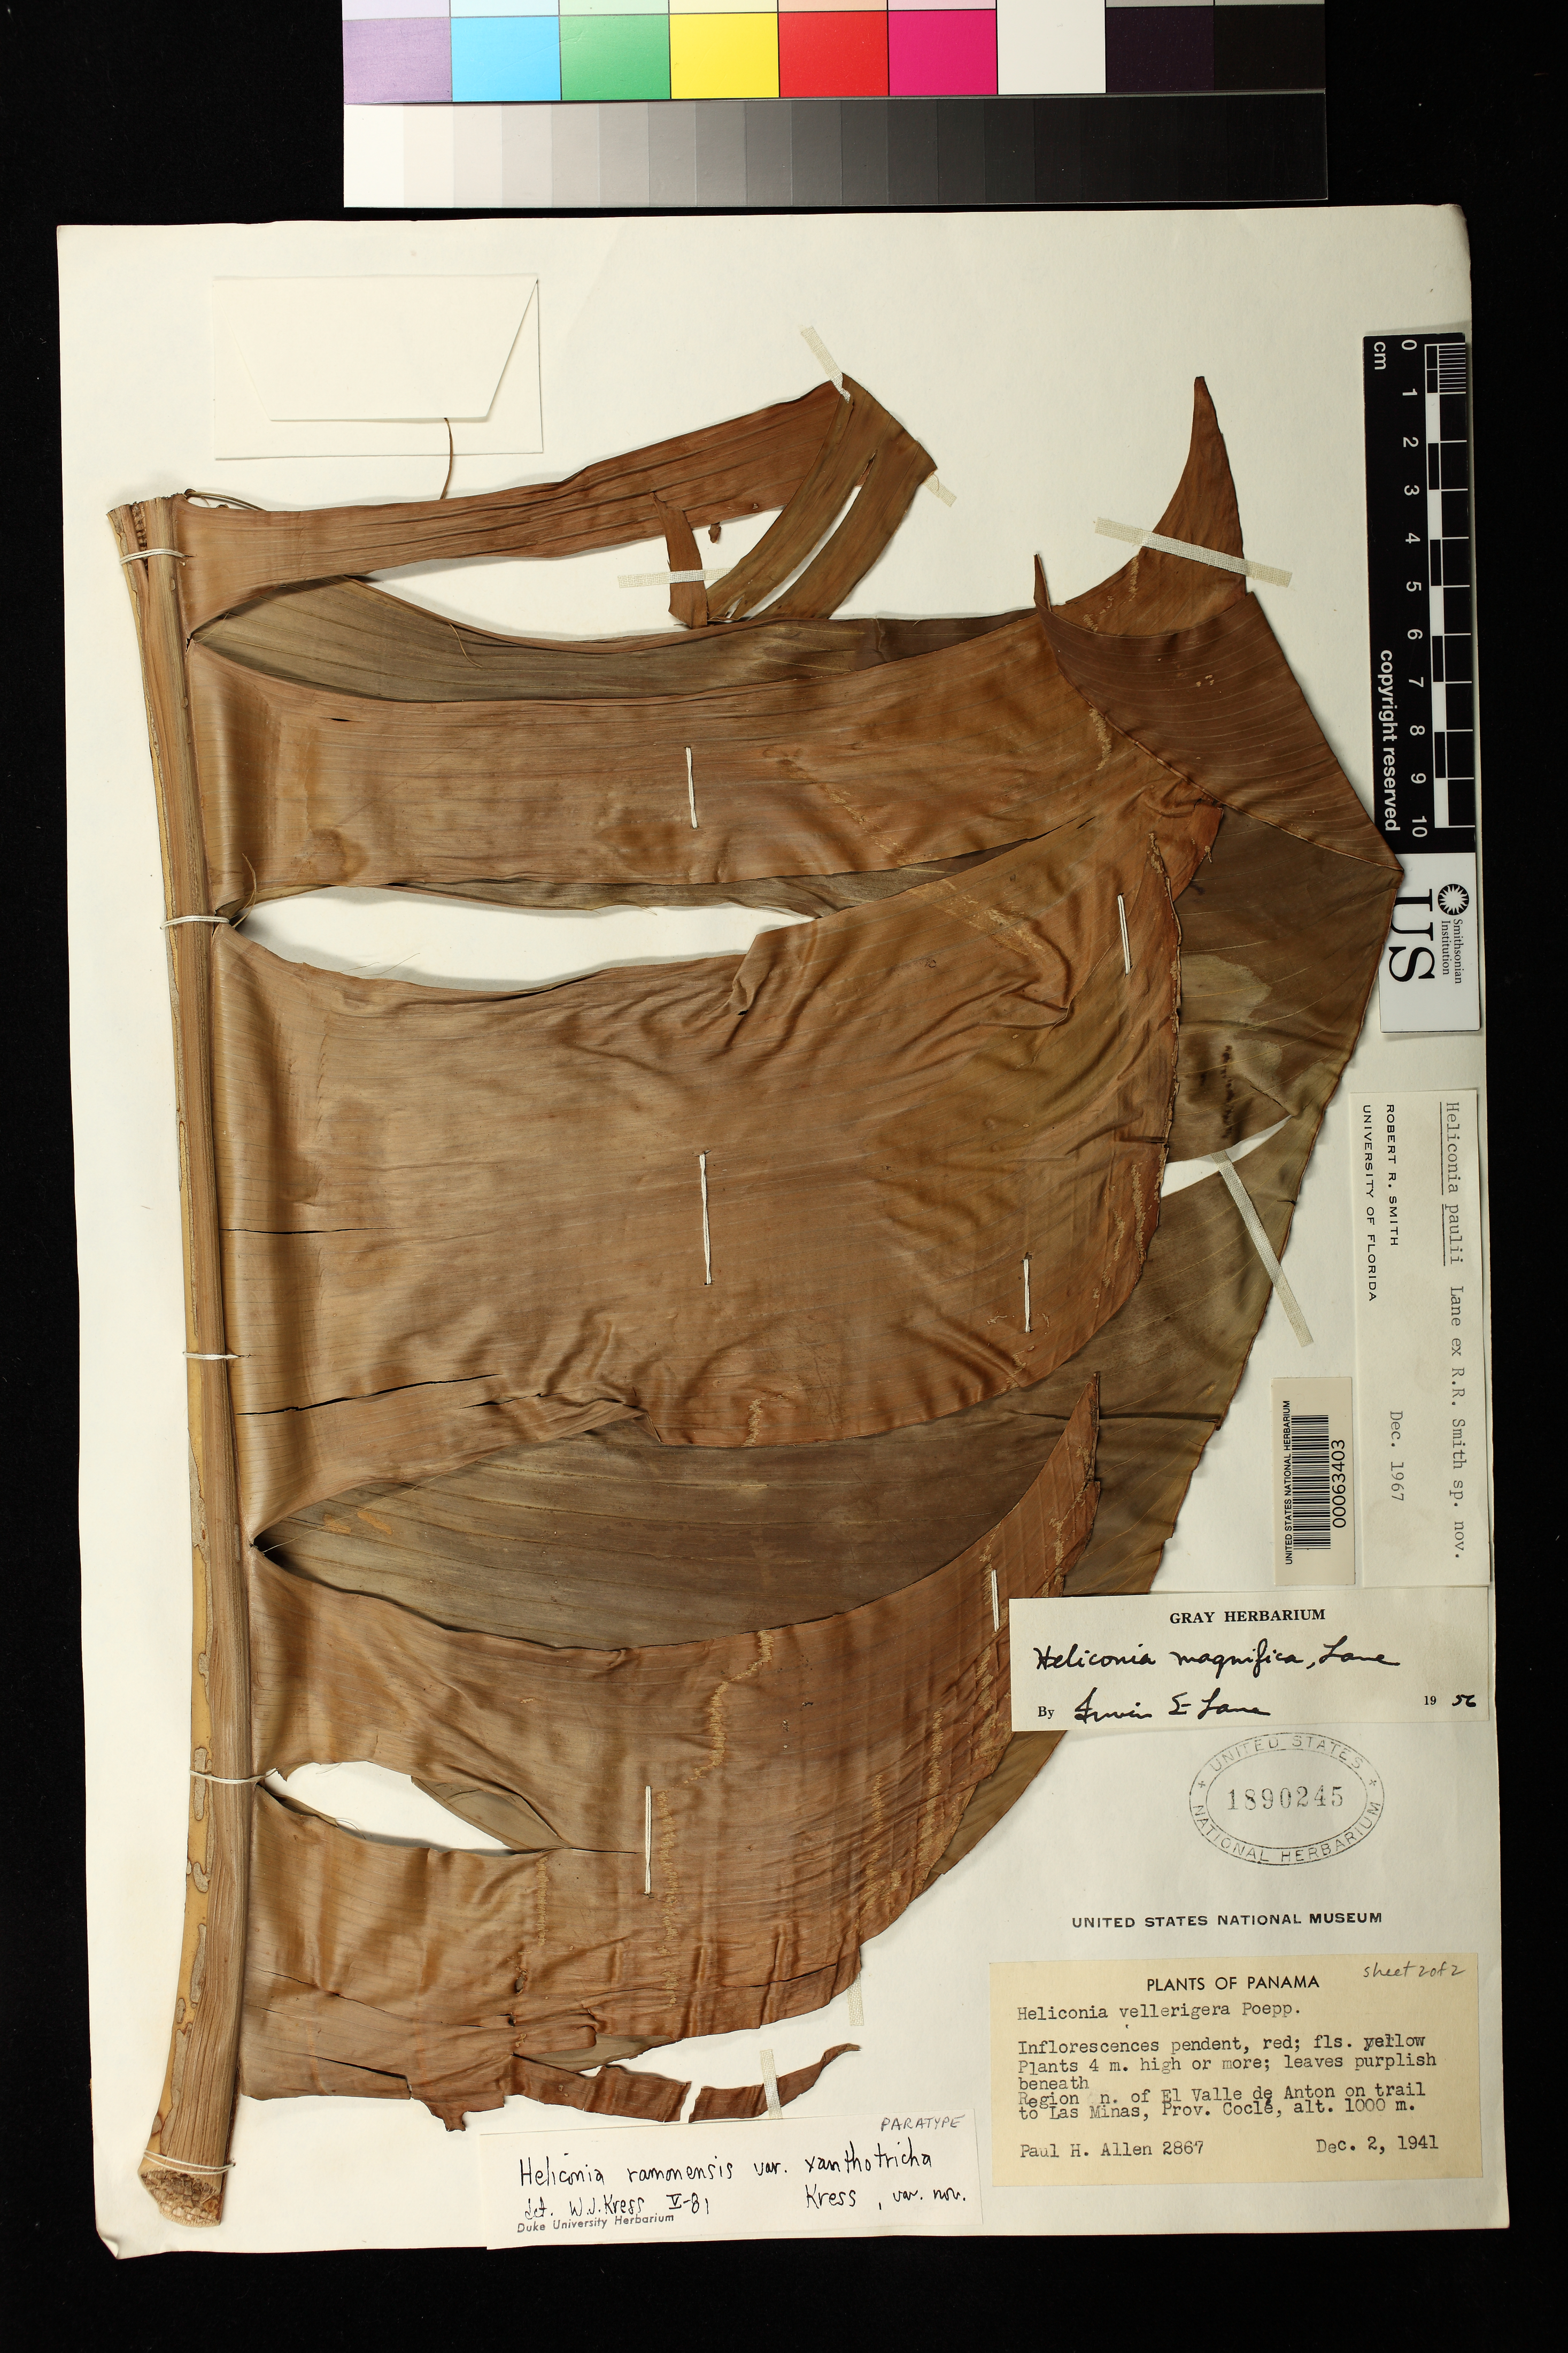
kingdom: Plantae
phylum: Tracheophyta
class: Liliopsida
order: Zingiberales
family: Heliconiaceae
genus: Heliconia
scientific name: Heliconia ramonensis var. xanthotricha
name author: W.J. Kress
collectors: P. H. Allen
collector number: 2867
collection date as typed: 02 Dec 1941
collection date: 1941-12-02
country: Panama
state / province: Coclé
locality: Region north of el Valle De Anton on Trail to Las Minas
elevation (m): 1000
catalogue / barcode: US 1890245